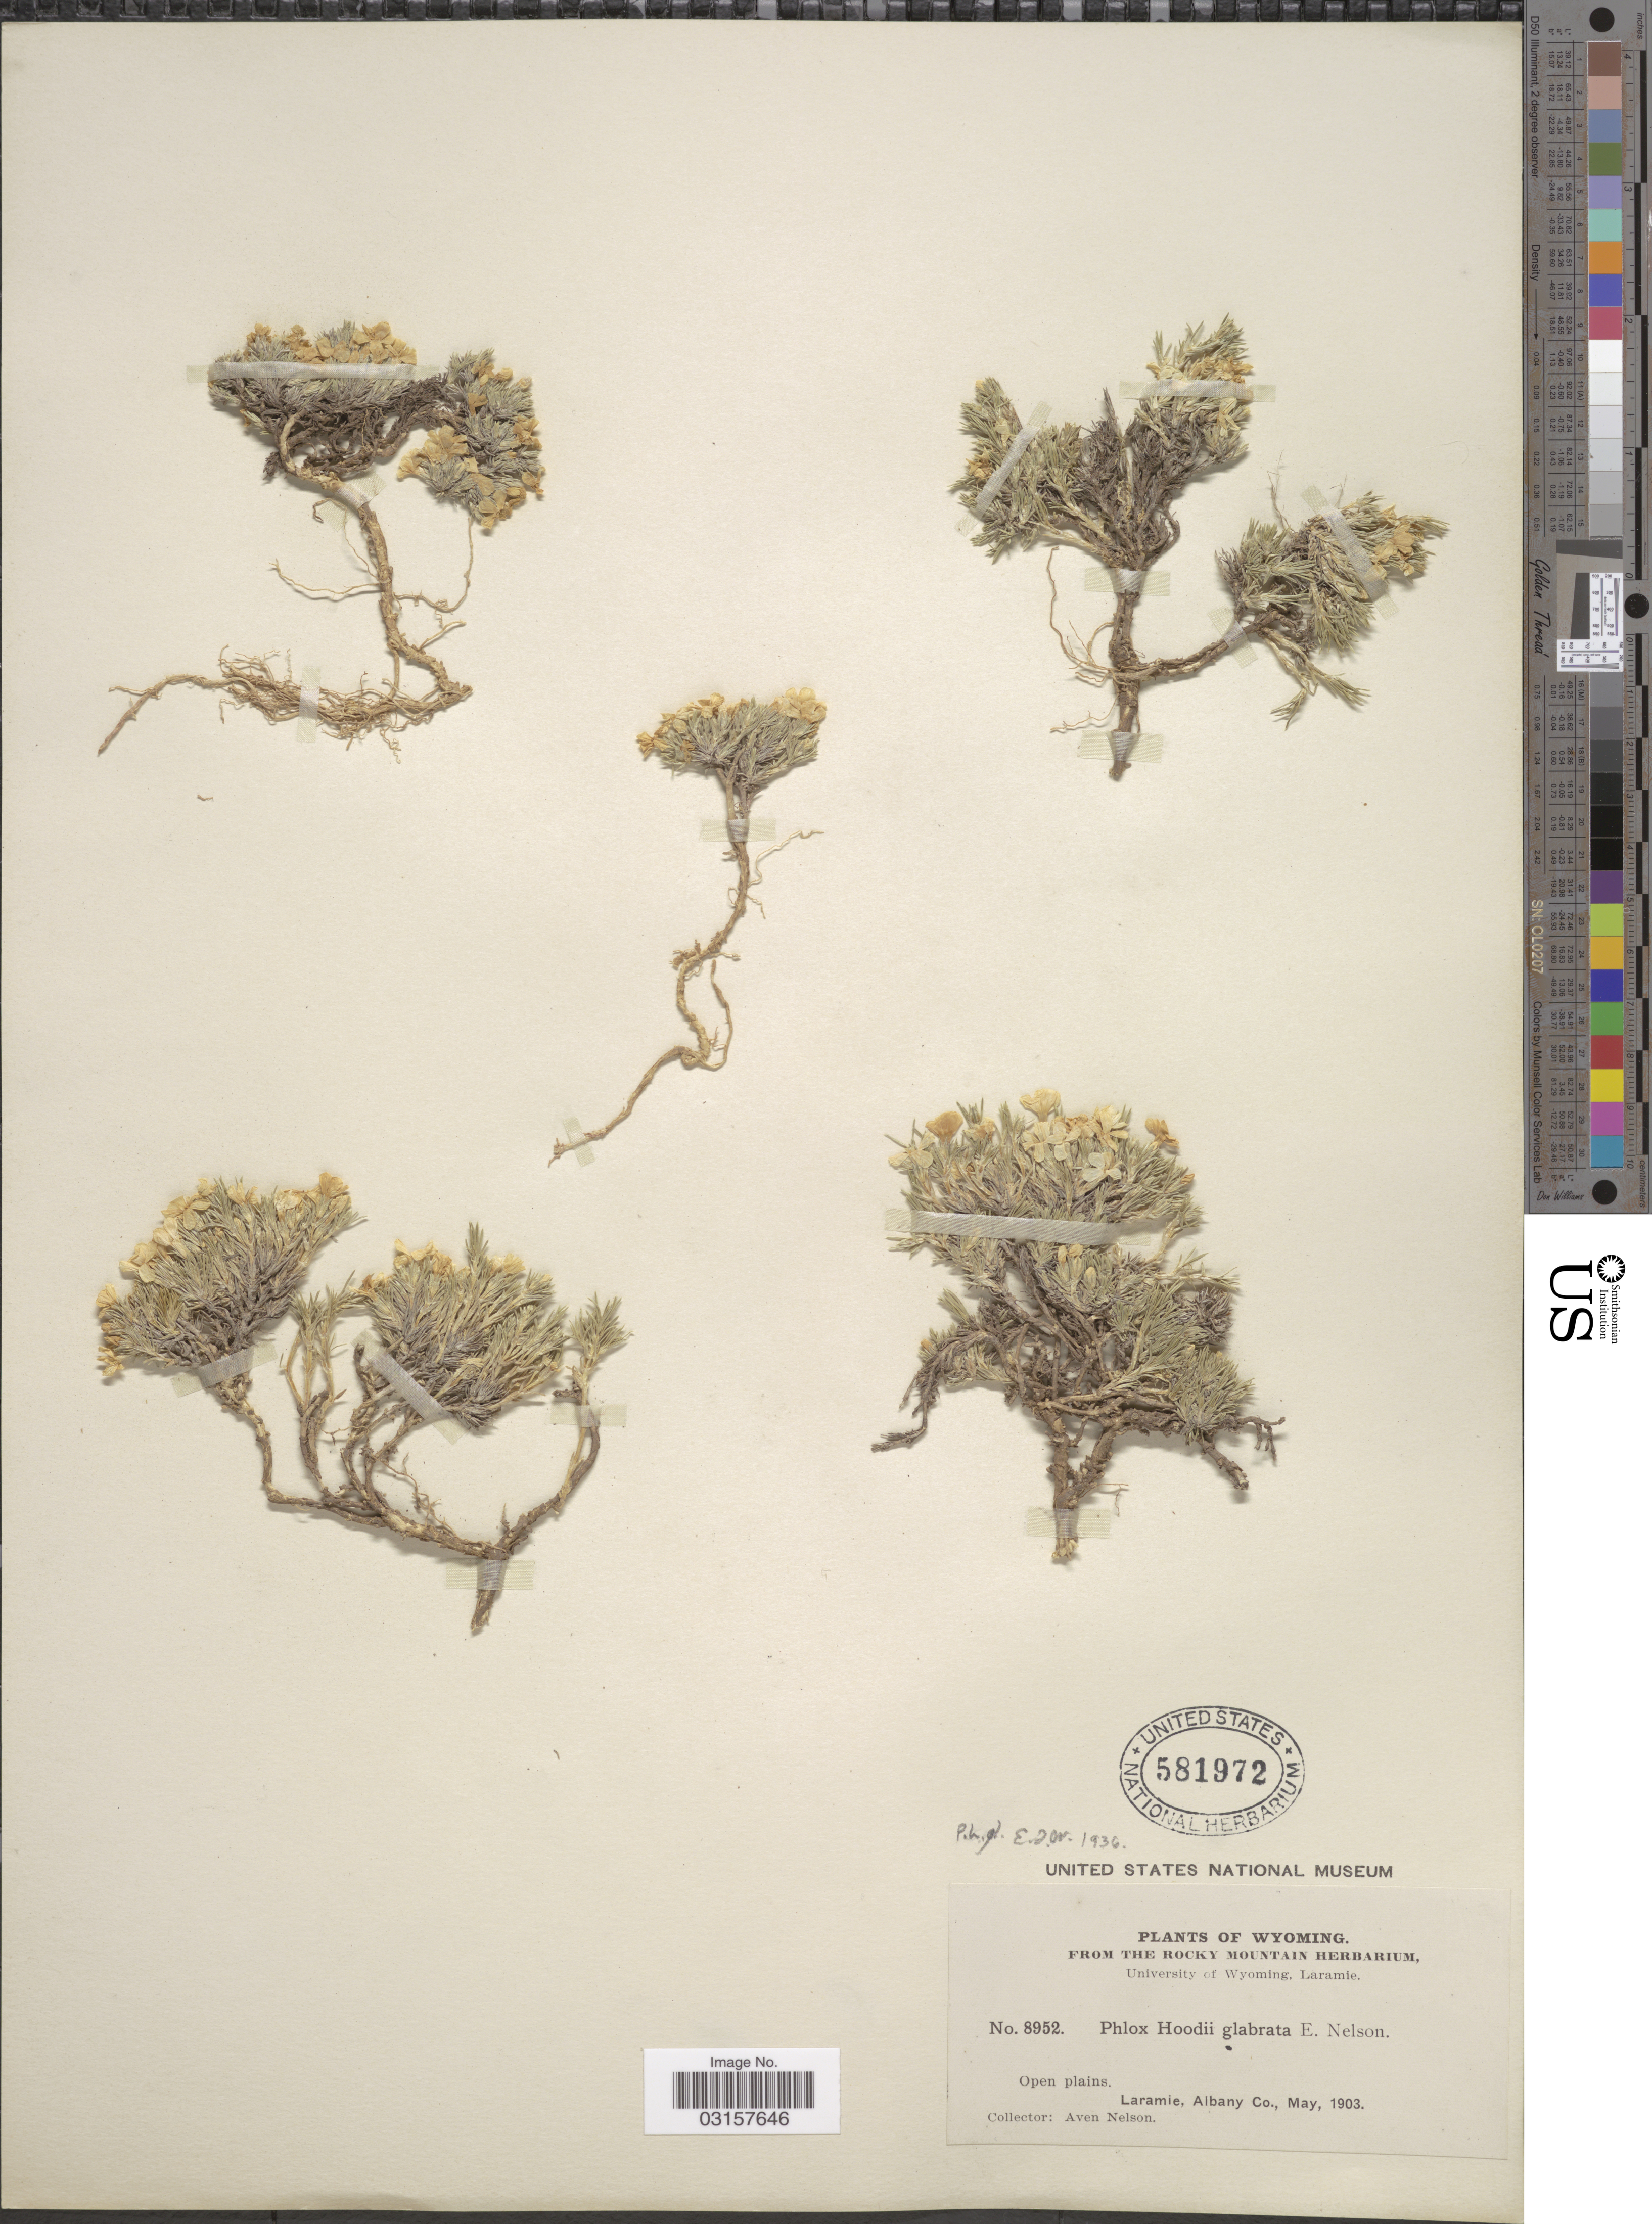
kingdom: Plantae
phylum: Tracheophyta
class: Magnoliopsida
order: Ericales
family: Polemoniaceae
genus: Phlox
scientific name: Phlox hoodii subsp. hoodii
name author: Richardson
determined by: Mayfield, M. H.; Ferguson, C. J.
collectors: A. Nelson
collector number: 8952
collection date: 1903-05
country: United States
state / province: Wyoming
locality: Laramie, Albany Co.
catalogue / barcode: US 581972